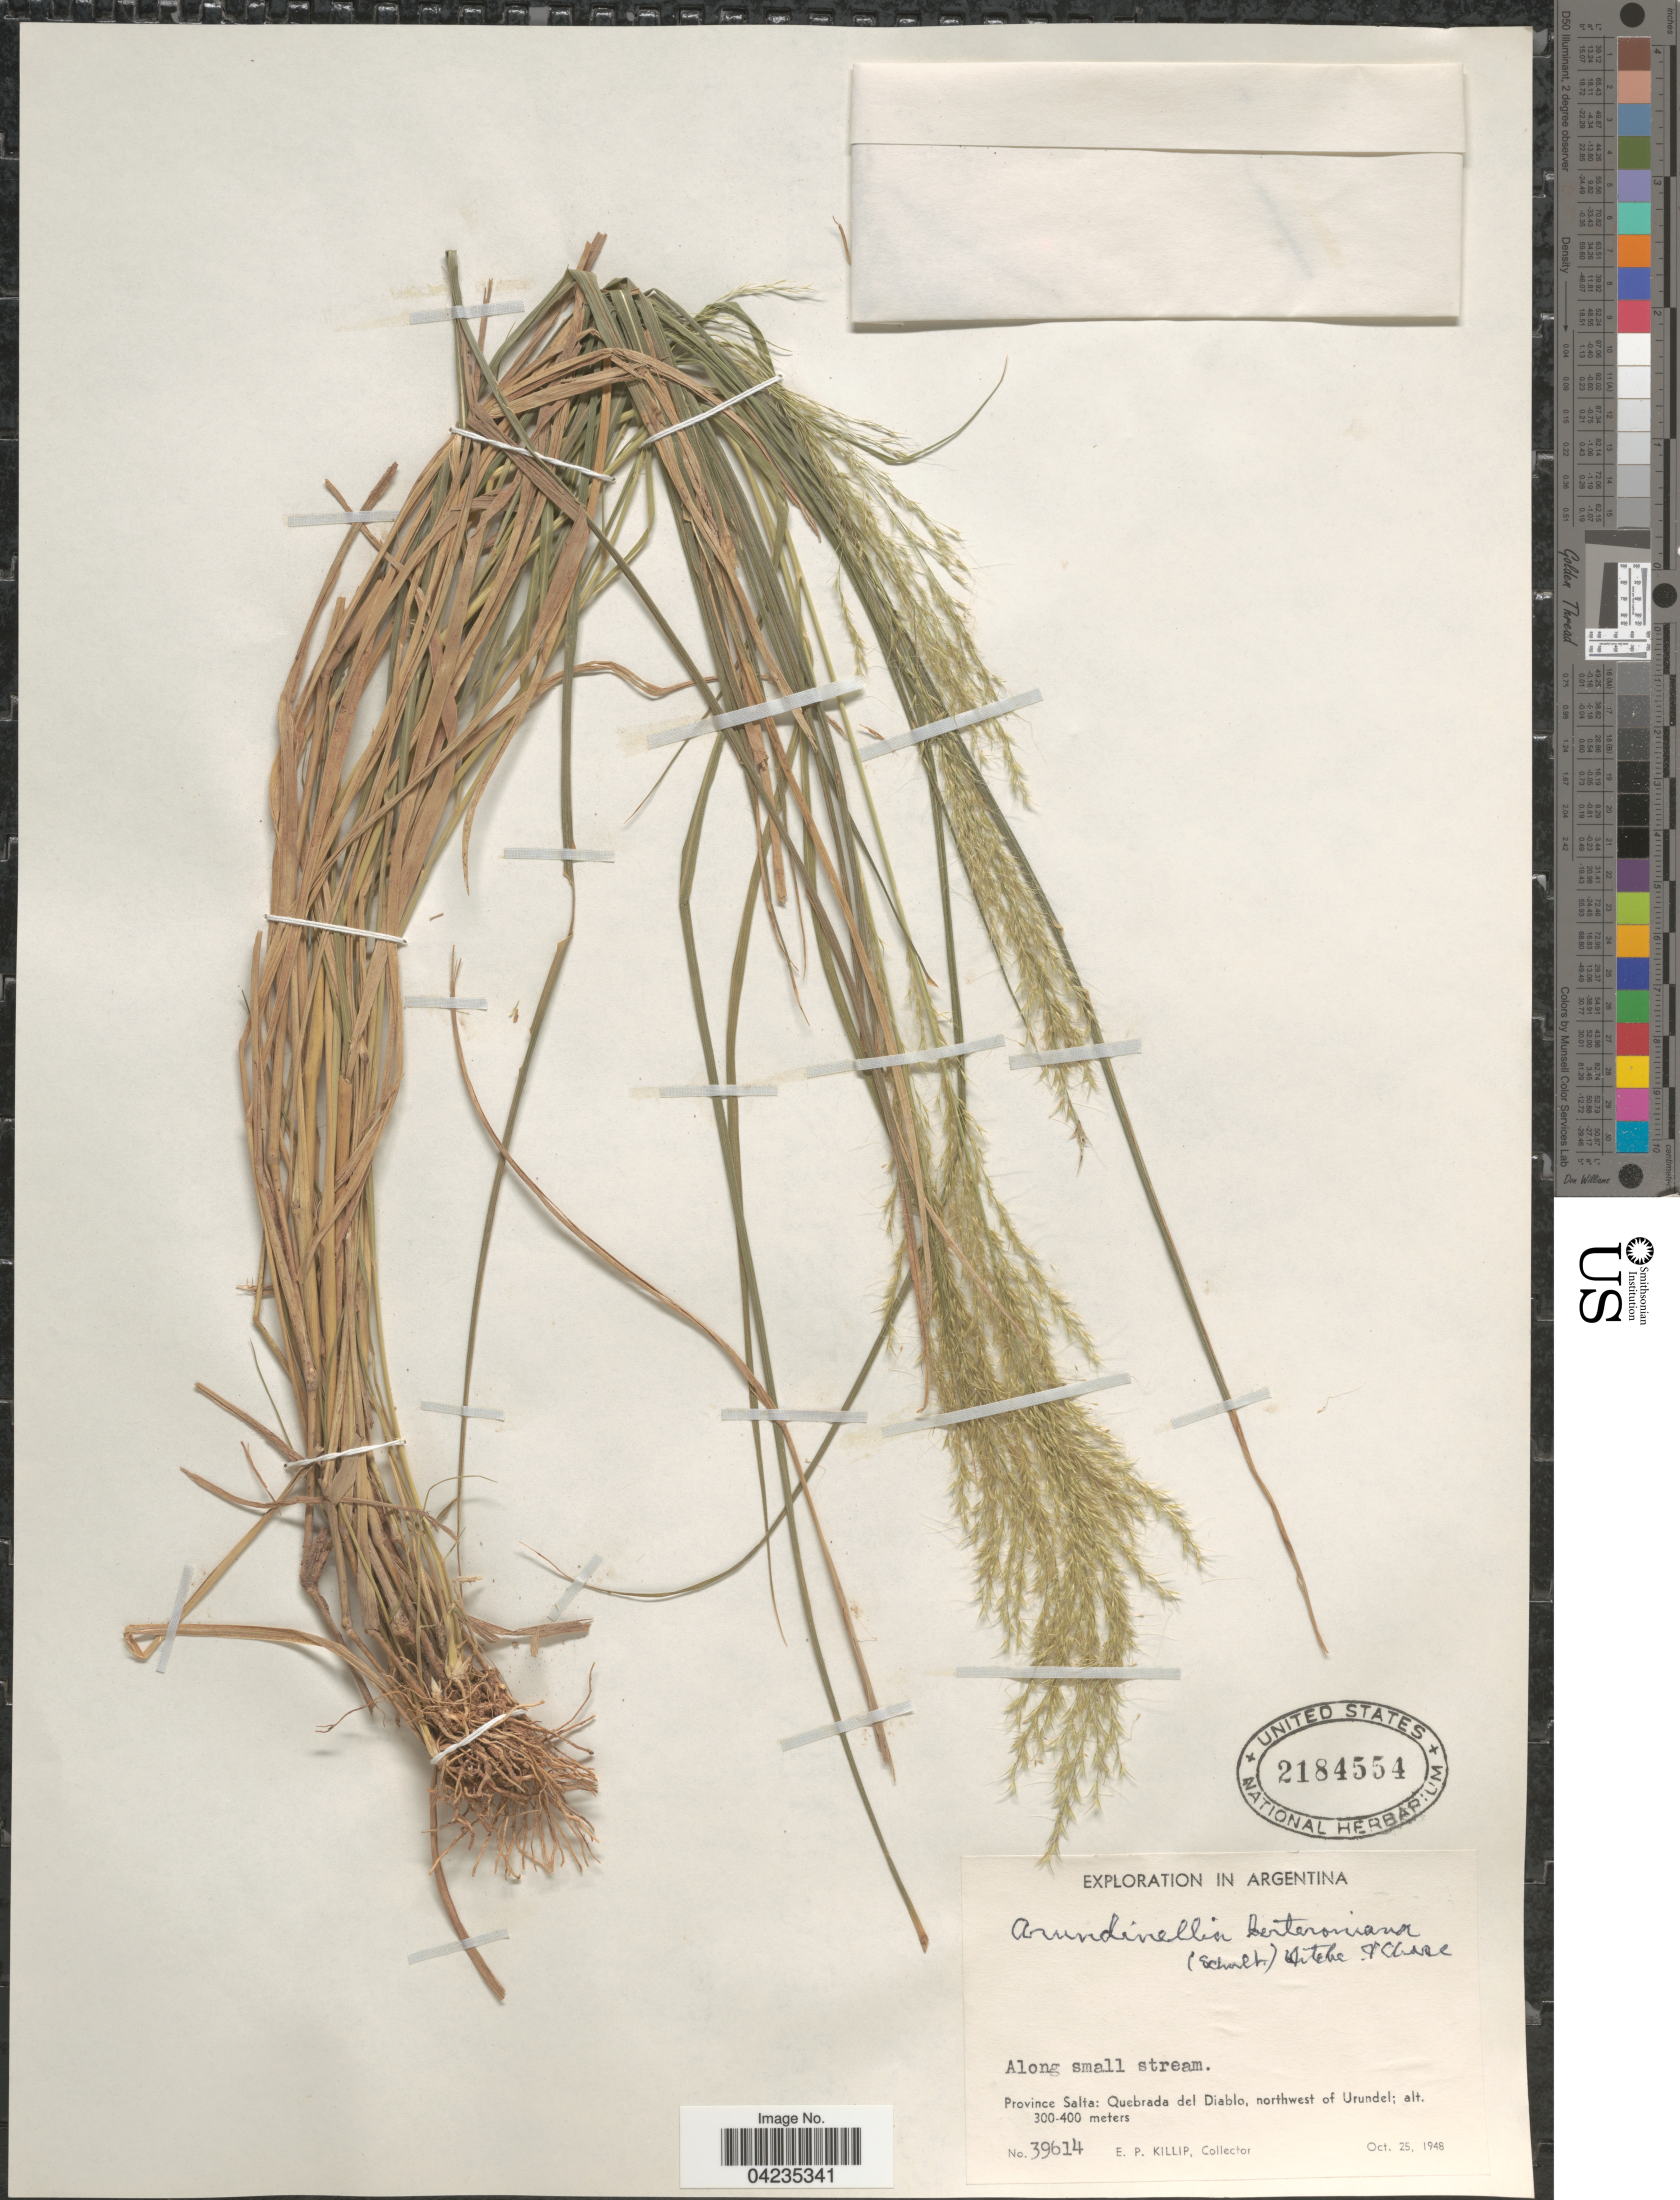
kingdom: Plantae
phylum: Tracheophyta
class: Liliopsida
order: Poales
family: Poaceae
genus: Arundinella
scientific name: Arundinella berteroniana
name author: (Schult.) Hitchc. & Chase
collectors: E. P. Killip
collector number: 39614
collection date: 1948-10-25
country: Argentina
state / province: Salta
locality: Exploration in Argentina. Quebrada del Diablo, northwest of Urundel.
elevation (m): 300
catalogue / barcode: US 2184554